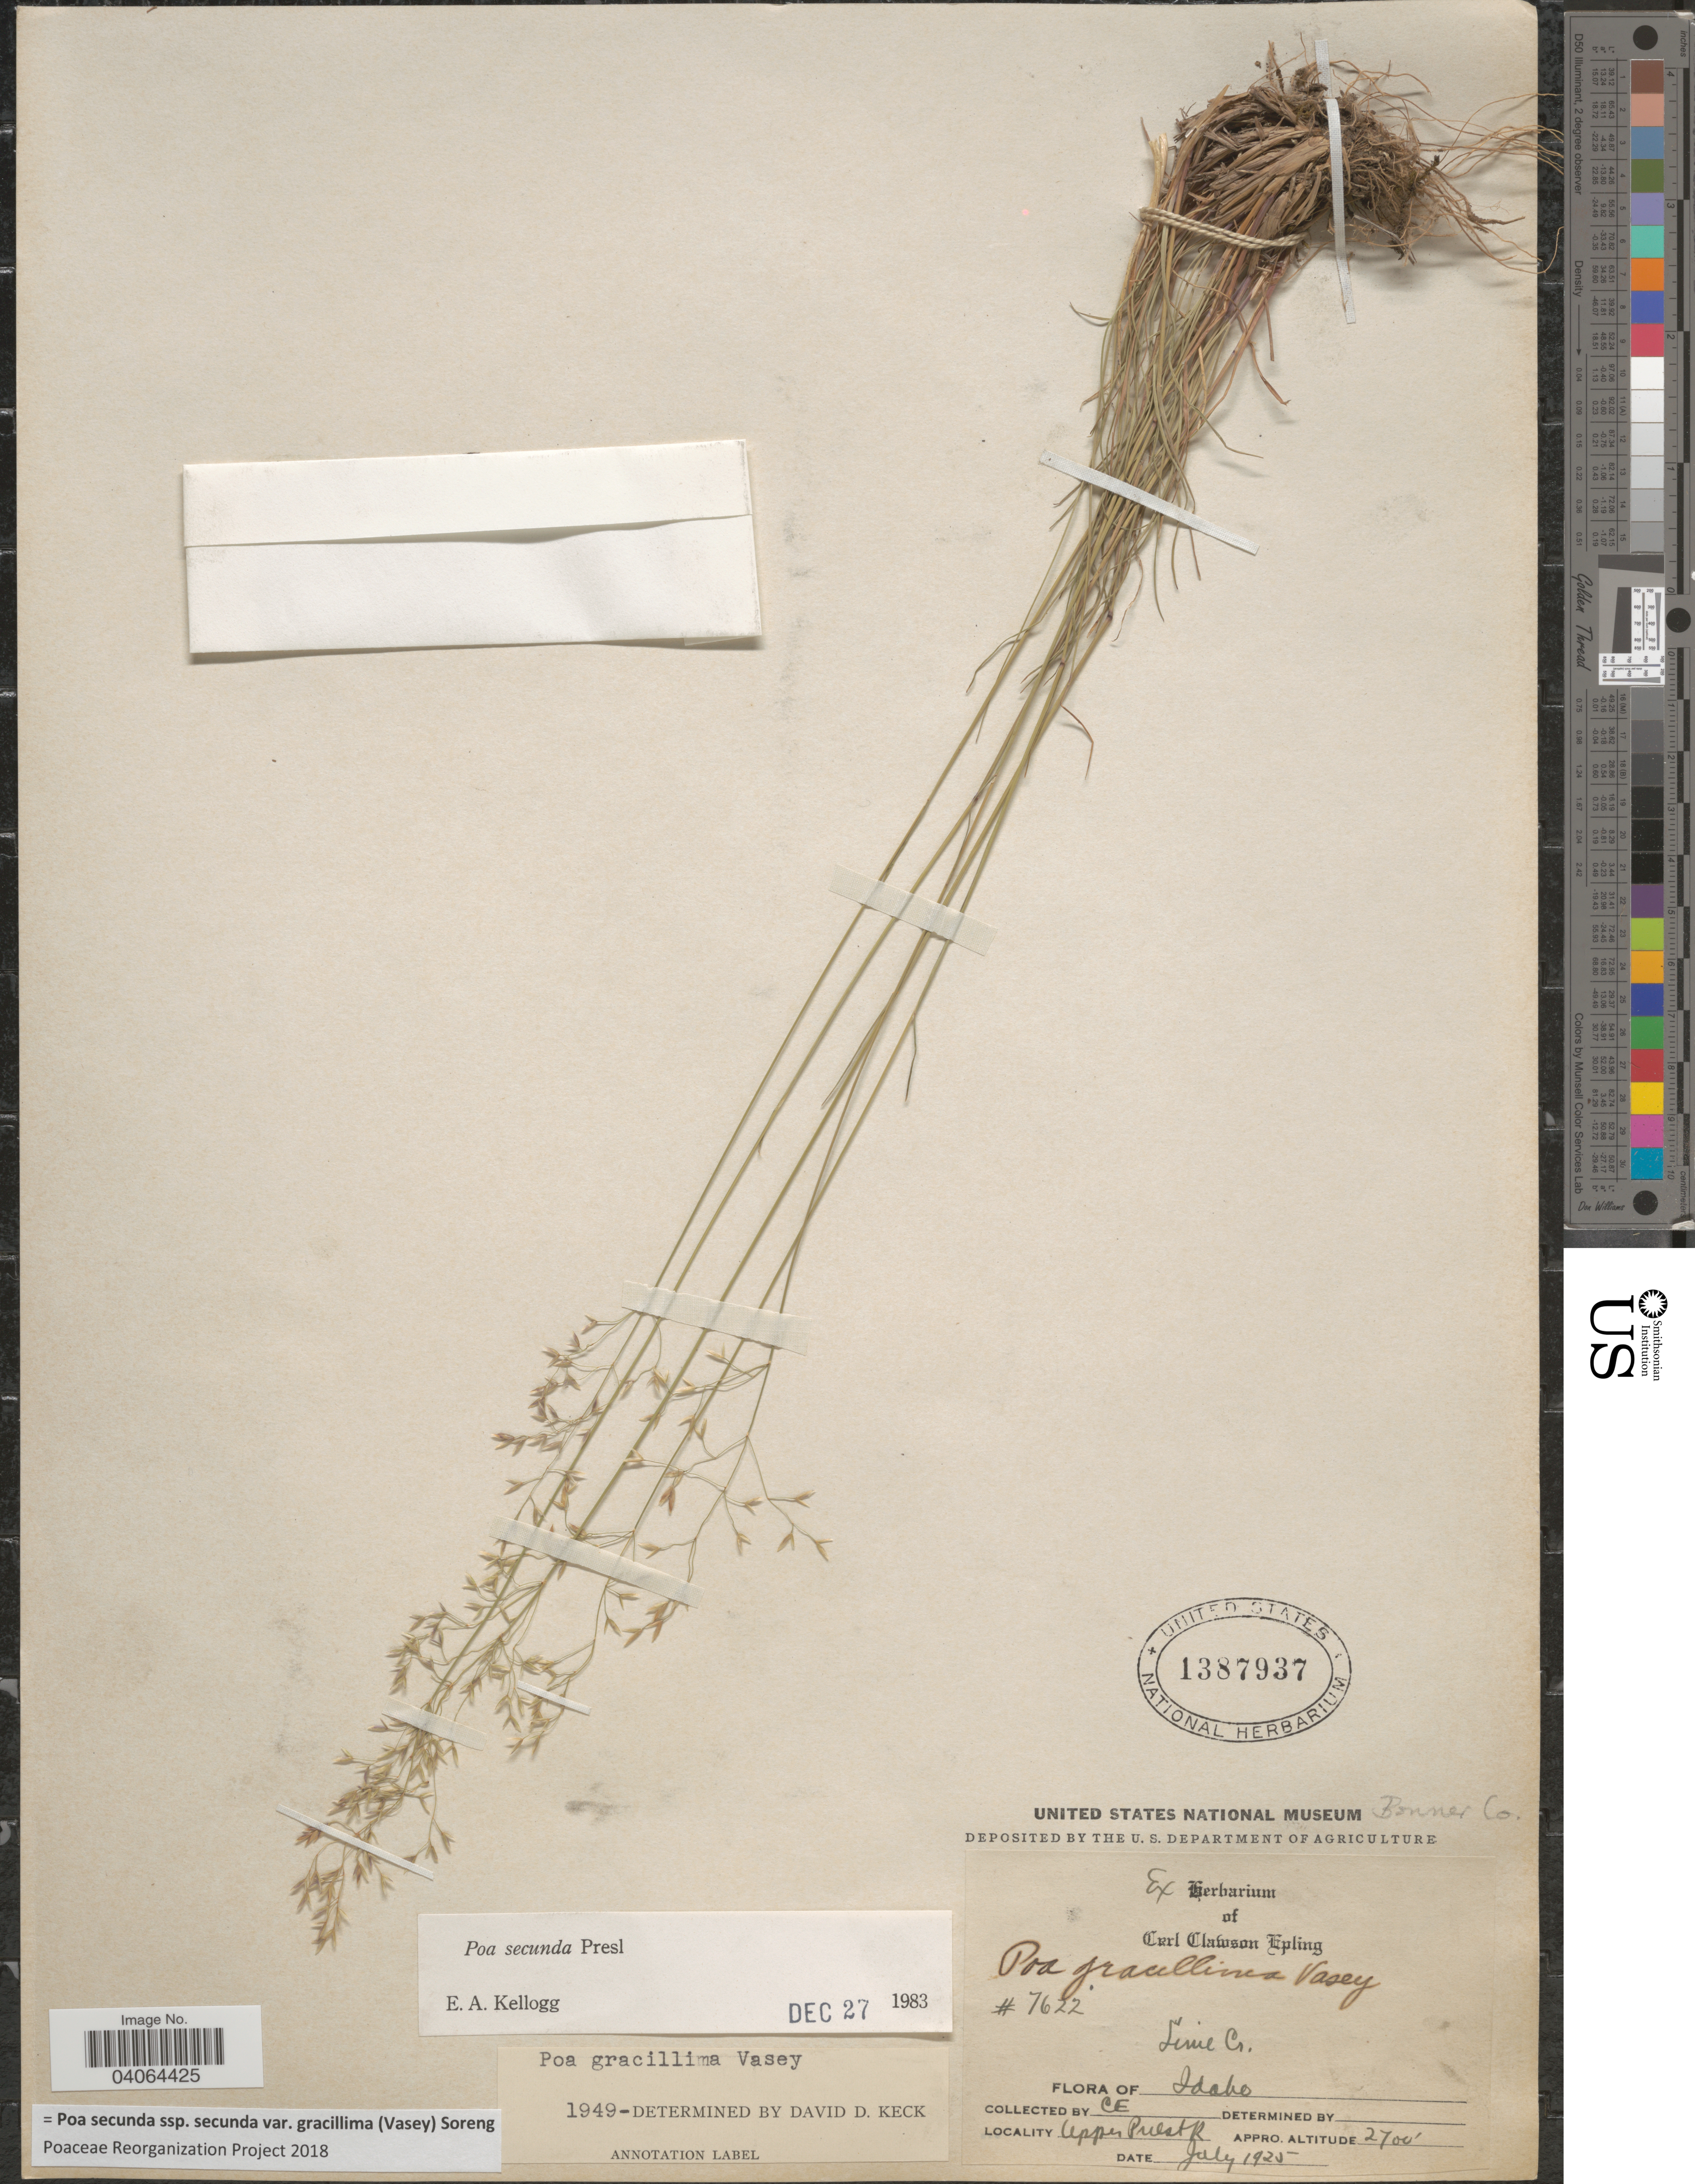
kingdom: Plantae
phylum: Tracheophyta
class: Liliopsida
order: Poales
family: Poaceae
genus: Poa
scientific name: Poa secunda subsp. secunda var. gracillima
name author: (Vasey) Soreng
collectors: C. C. Epling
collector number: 7622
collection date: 1925-07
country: United States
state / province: Idaho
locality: Bonner Co. Lime Cr. Upper Priest R.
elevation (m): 823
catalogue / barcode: US 1387937